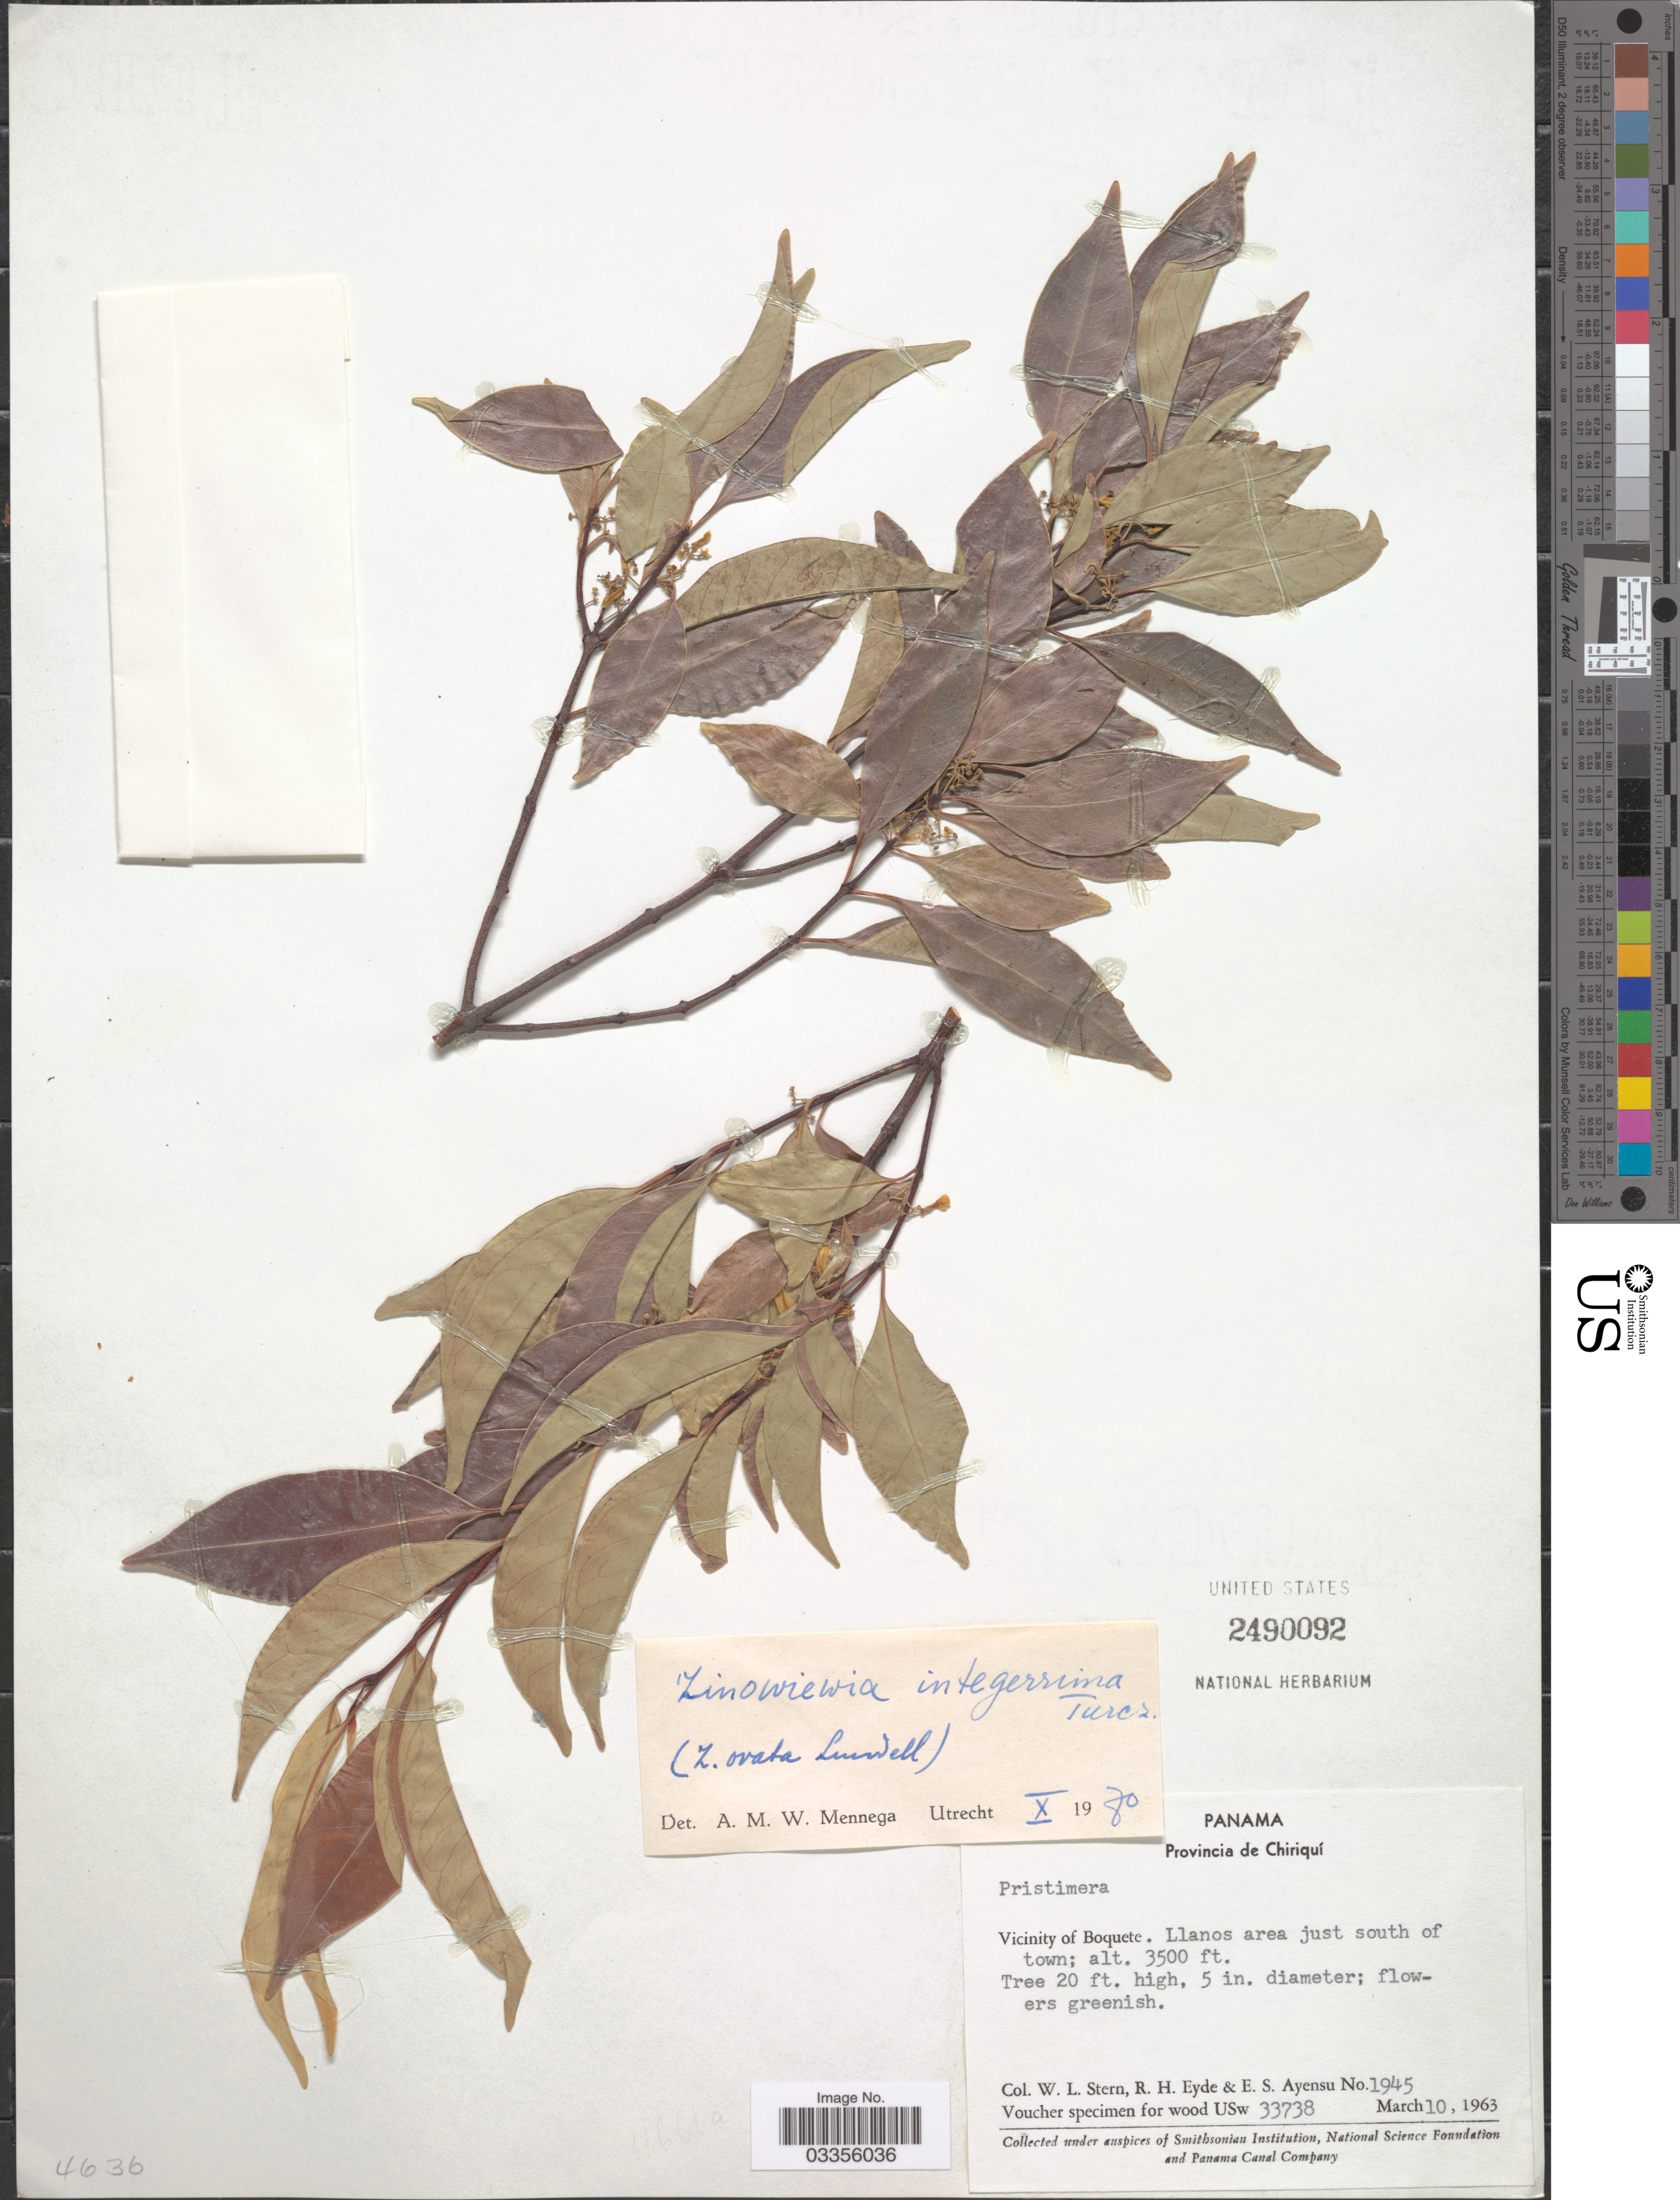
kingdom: Plantae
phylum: Tracheophyta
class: Magnoliopsida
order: Celastrales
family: Celastraceae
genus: Zinowiewia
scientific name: Zinowiewia integerrima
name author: (Turcz.) Turcz.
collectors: W. L. Stern, R. H. Eyde & E. S. Ayensu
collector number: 1945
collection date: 1963-03-10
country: Panama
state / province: Chiriqui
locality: Vicinity of Boquete. Llanos area just south of town.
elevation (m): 1067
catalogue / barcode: US 2490092